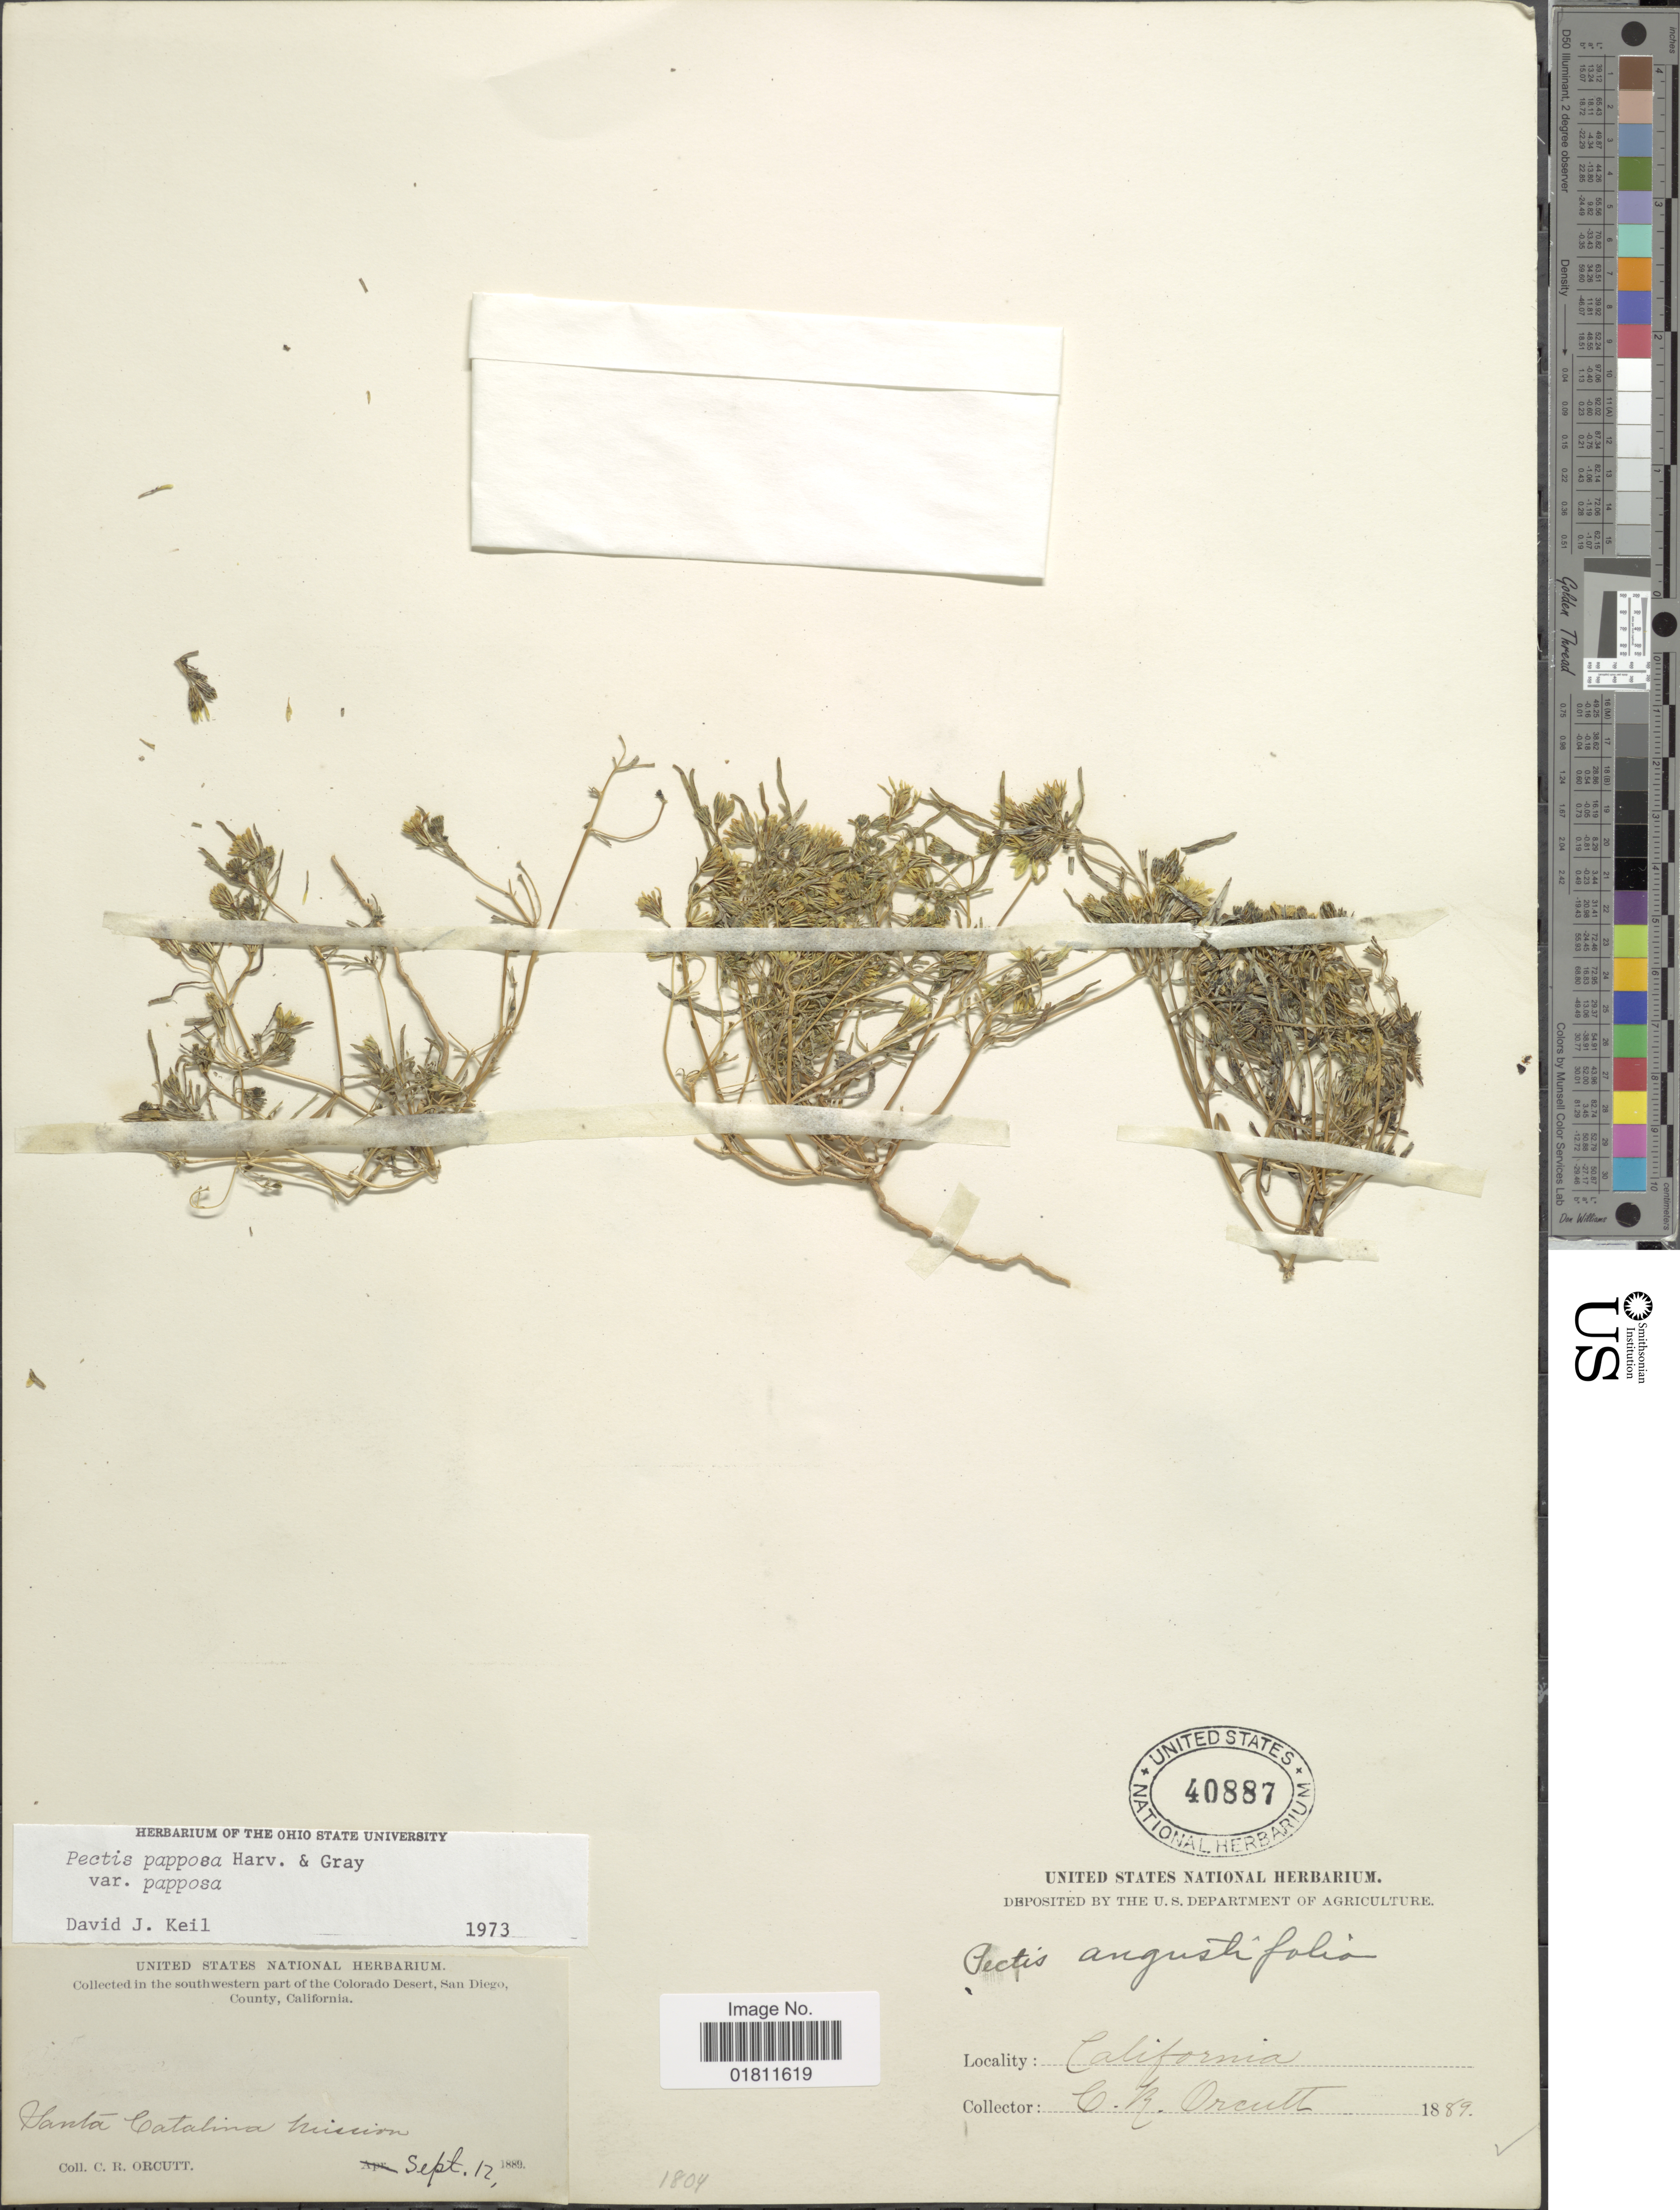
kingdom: Plantae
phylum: Tracheophyta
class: Magnoliopsida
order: Asterales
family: Asteraceae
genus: Pectis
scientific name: Pectis papposa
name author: Harv. & A. Gray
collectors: C. R. Orcutt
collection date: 1889-09-12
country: United States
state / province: California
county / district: San Diego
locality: Santa Catalina Mission, Southwestern part of Colorado Desert. San Diego County.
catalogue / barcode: US 40887